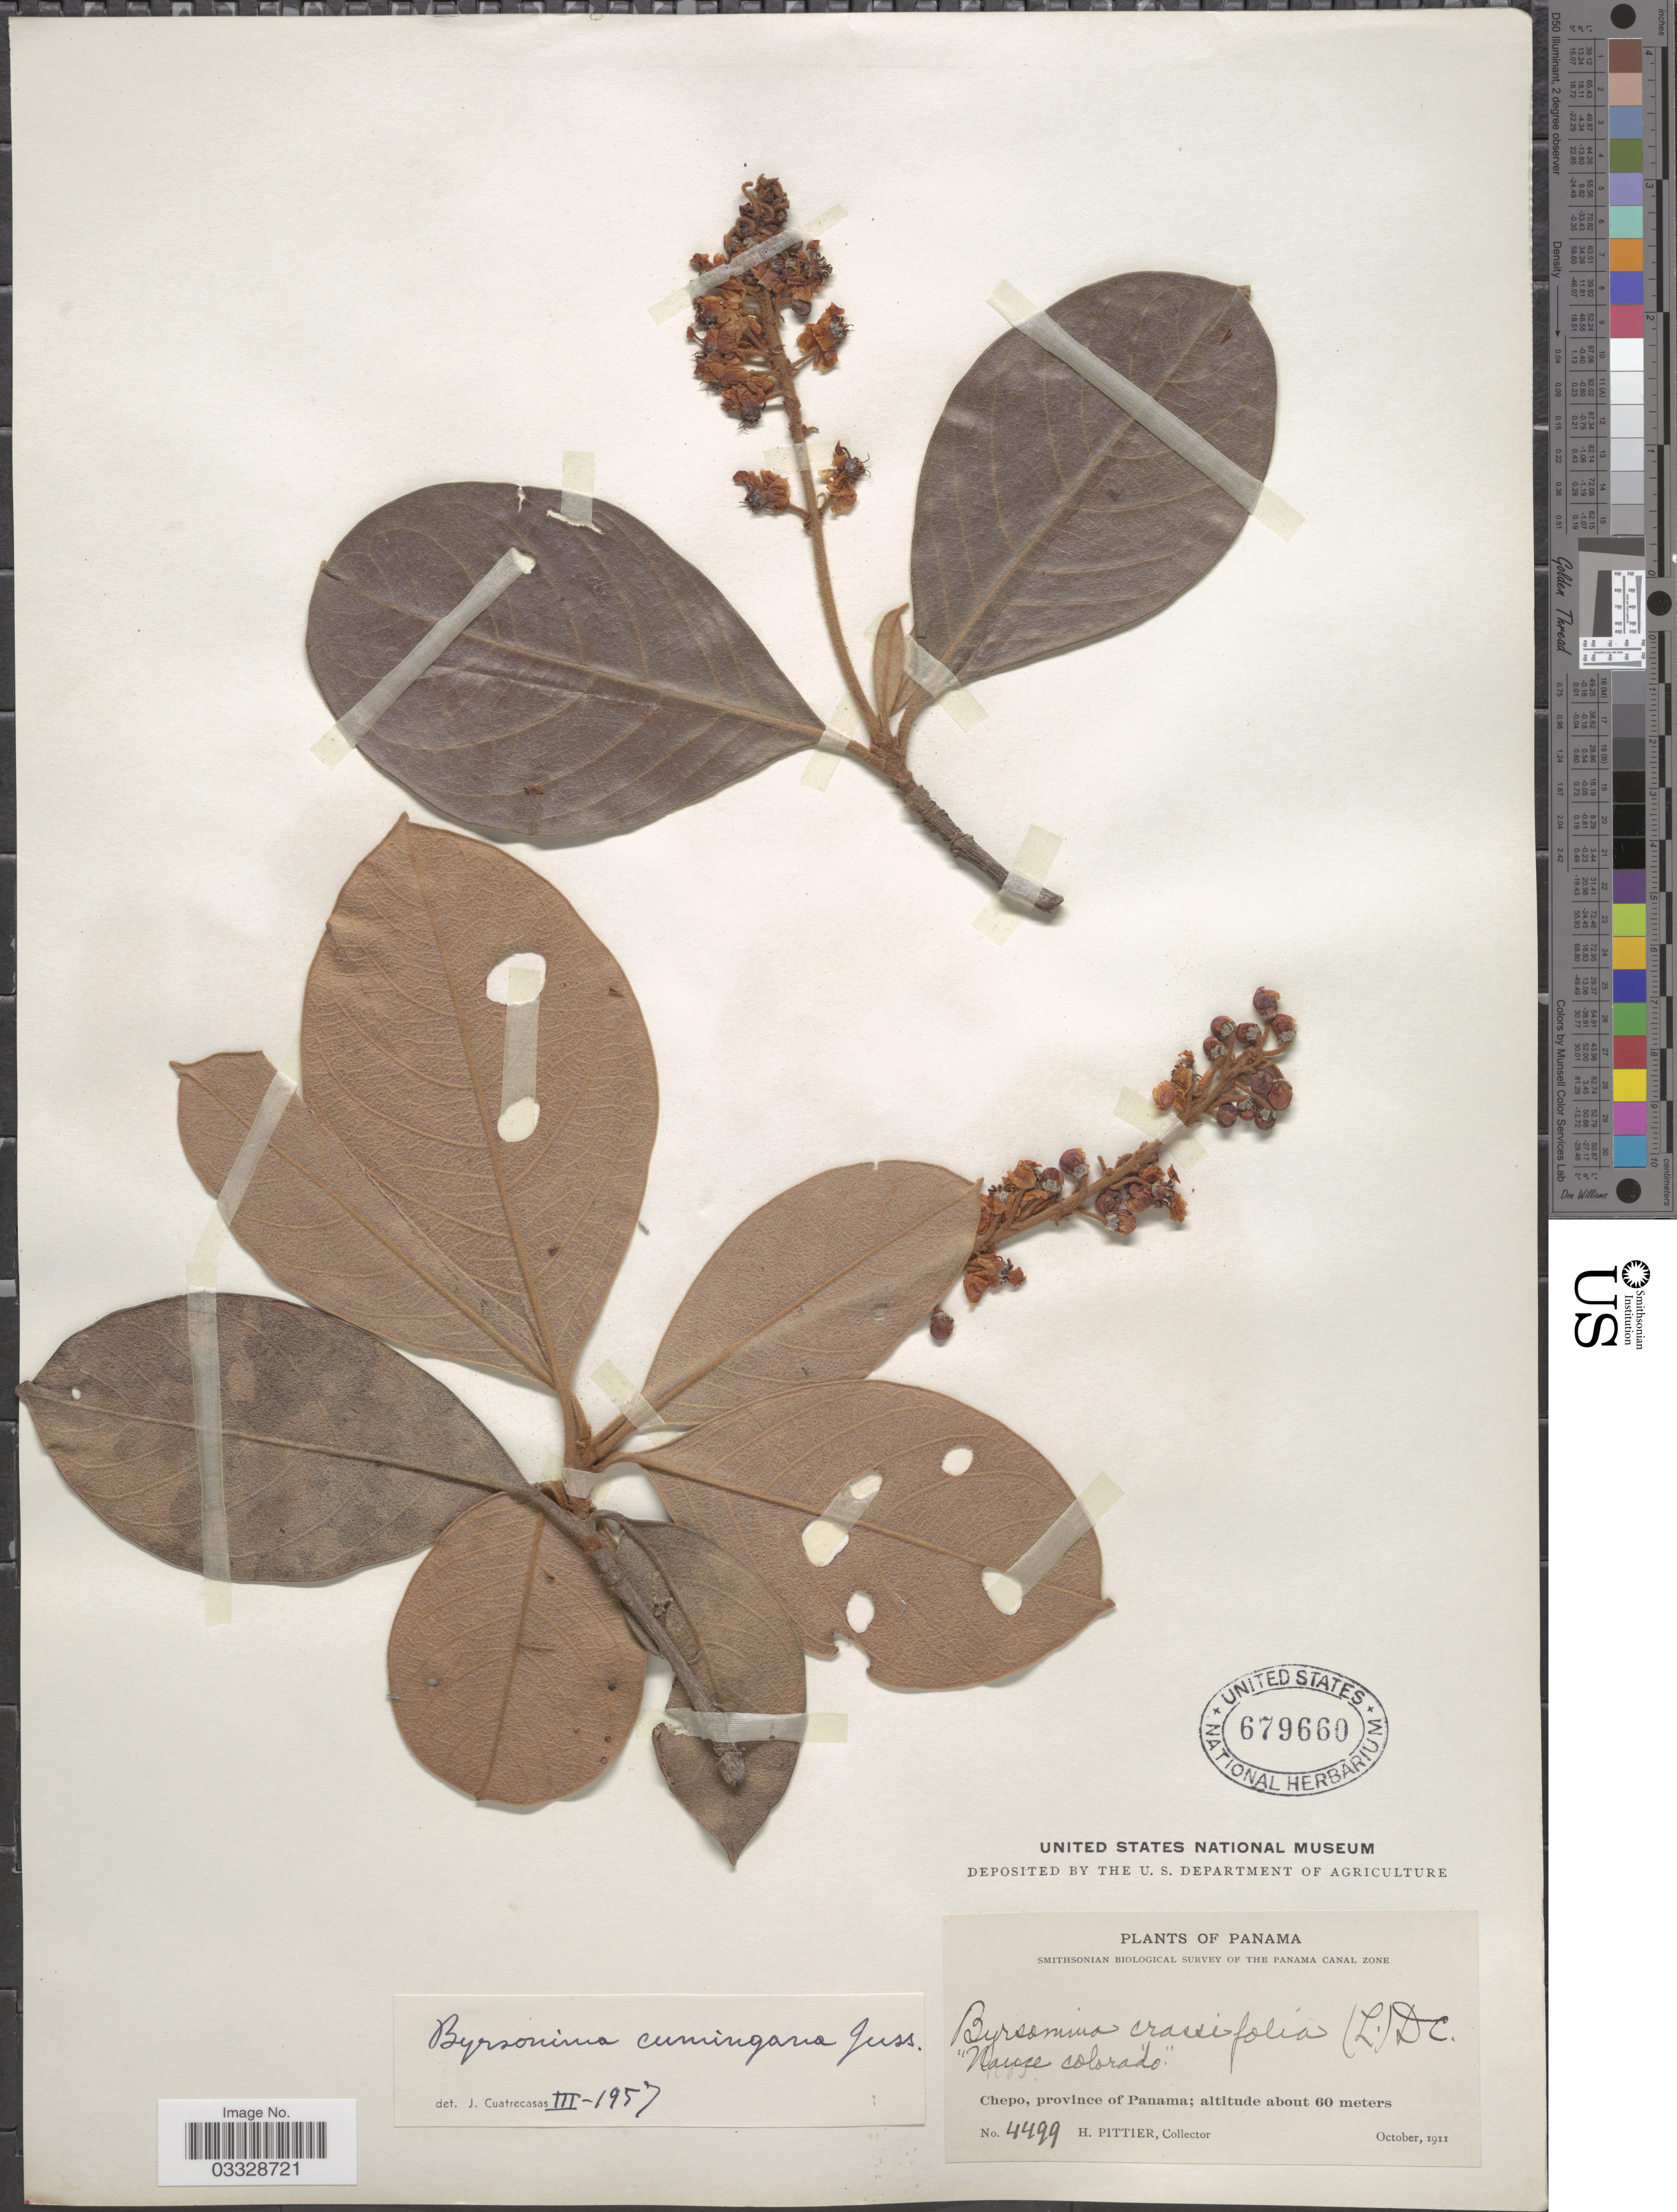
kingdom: Plantae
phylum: Tracheophyta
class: Magnoliopsida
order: Malpighiales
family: Malpighiaceae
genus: Byrsonima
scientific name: Byrsonima crassifolia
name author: (L.) Kunth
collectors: H. F. Pittier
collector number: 4499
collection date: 1911-10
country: Panama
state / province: Panamá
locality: Chepo.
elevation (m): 60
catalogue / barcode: US 679660